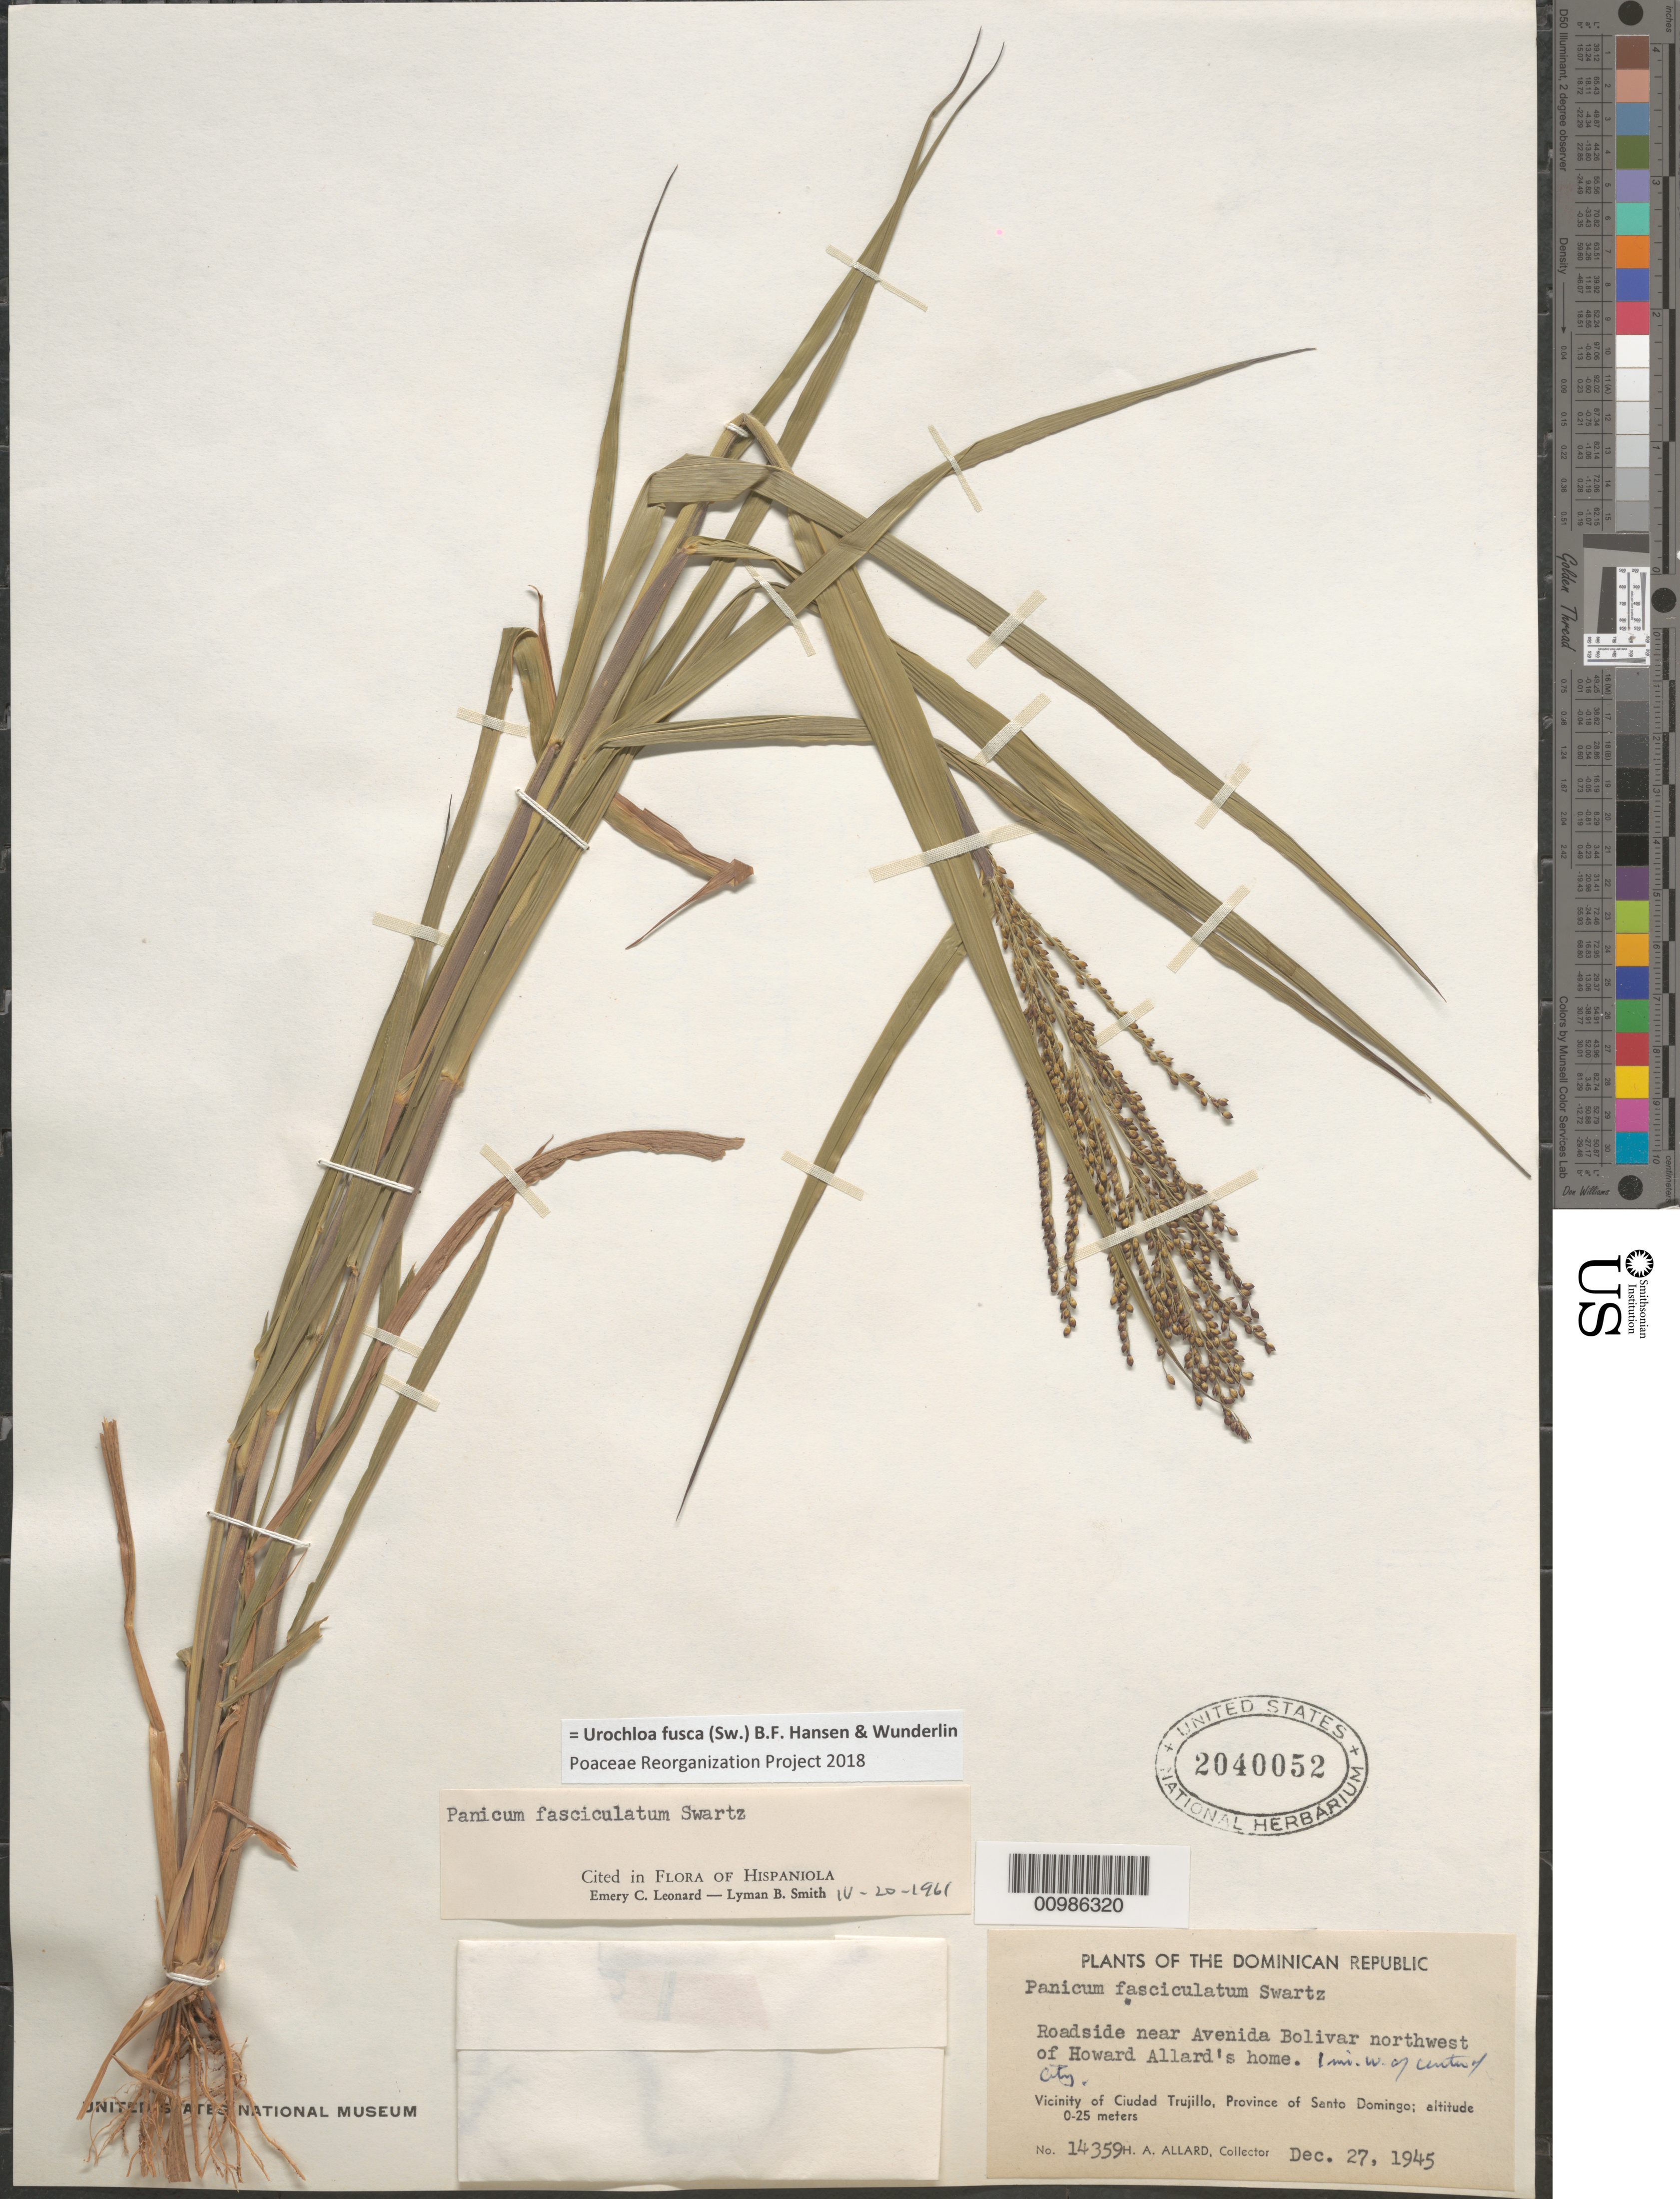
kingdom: Plantae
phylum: Tracheophyta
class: Liliopsida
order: Poales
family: Poaceae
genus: Brachiaria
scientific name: Brachiaria fasciculata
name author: (Sw.) Parodi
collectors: H. A. Allard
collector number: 14359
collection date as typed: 27 Dec 1945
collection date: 1945-12-27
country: Dominican Republic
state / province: Distrito Nacional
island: Hispaniola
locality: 1 mile west of center of Santo Domingo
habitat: roadside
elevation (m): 0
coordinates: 0 N, 0 E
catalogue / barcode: US 2040052